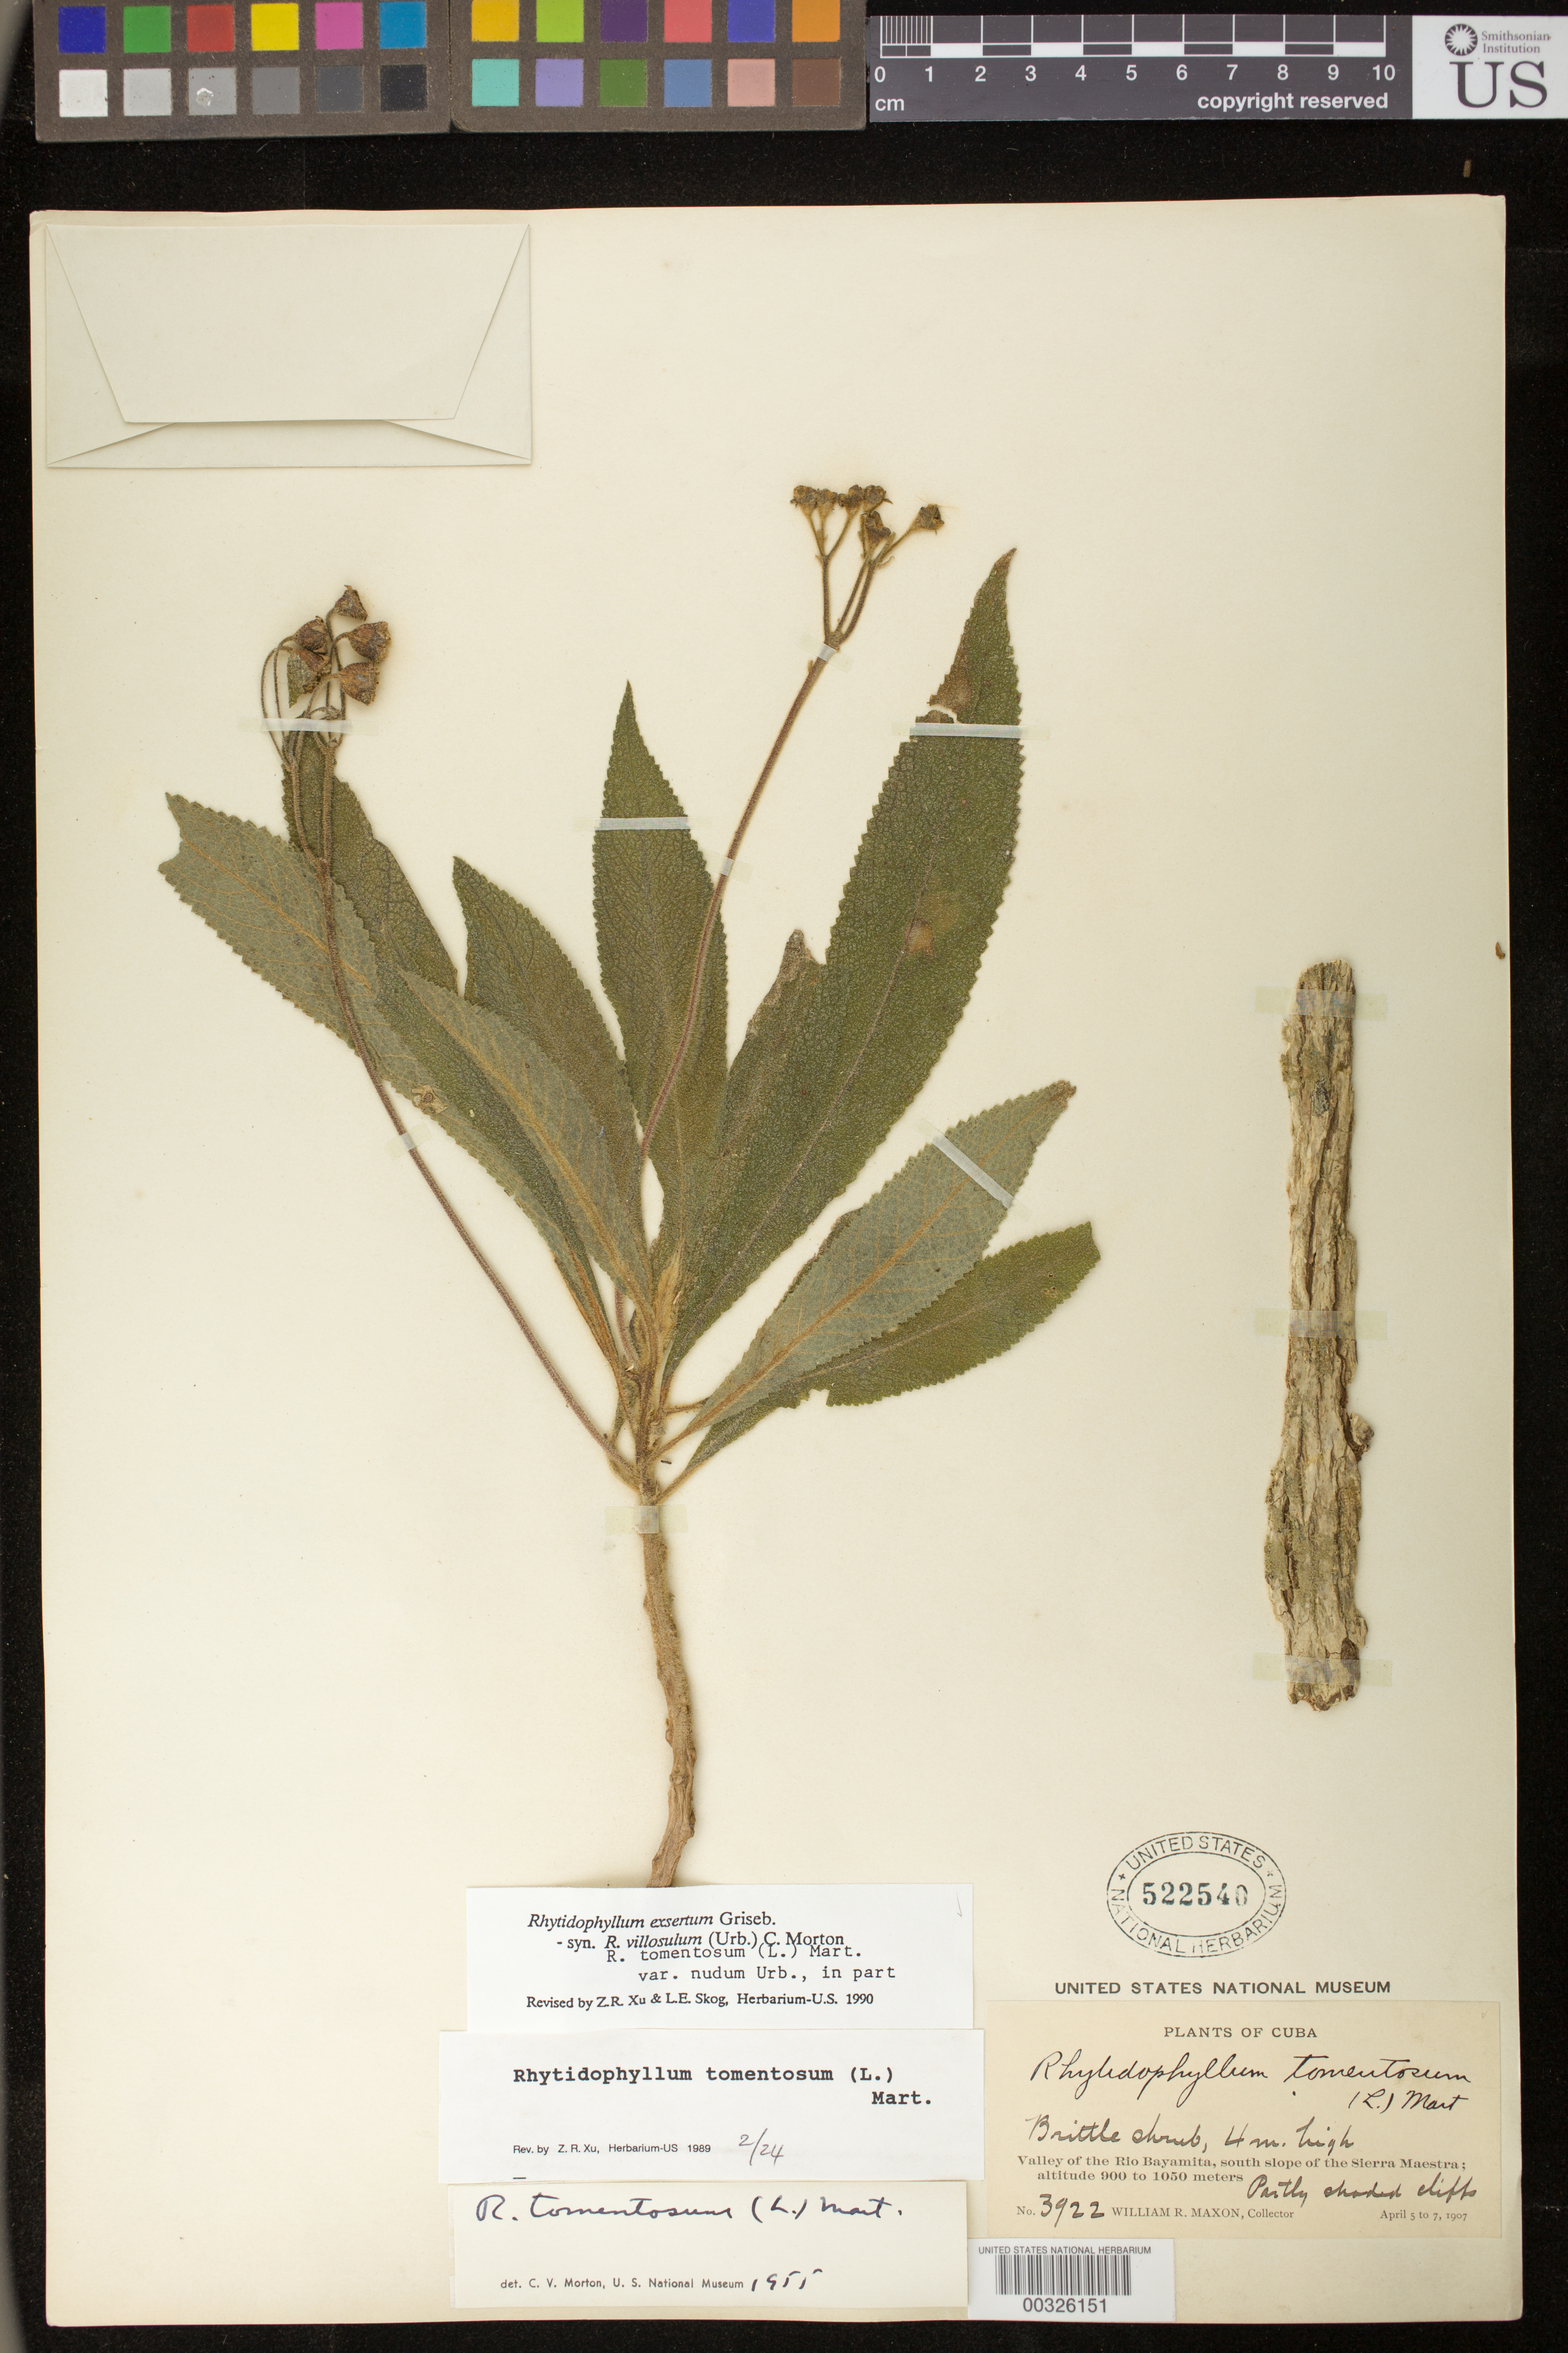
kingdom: Plantae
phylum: Tracheophyta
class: Magnoliopsida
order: Lamiales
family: Gesneriaceae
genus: Rhytidophyllum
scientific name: Rhytidophyllum exsertum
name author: Griseb.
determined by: Skog, Laurence E.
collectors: W. R. Maxon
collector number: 3922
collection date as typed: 5-7 Apr 1907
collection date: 1907-04-05/1907-04-07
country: Cuba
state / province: Oriente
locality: Valley of the Rio Bayamita, S slope of the Sierra Maestra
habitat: Partly shaded cliffs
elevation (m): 900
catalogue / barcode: US 522540